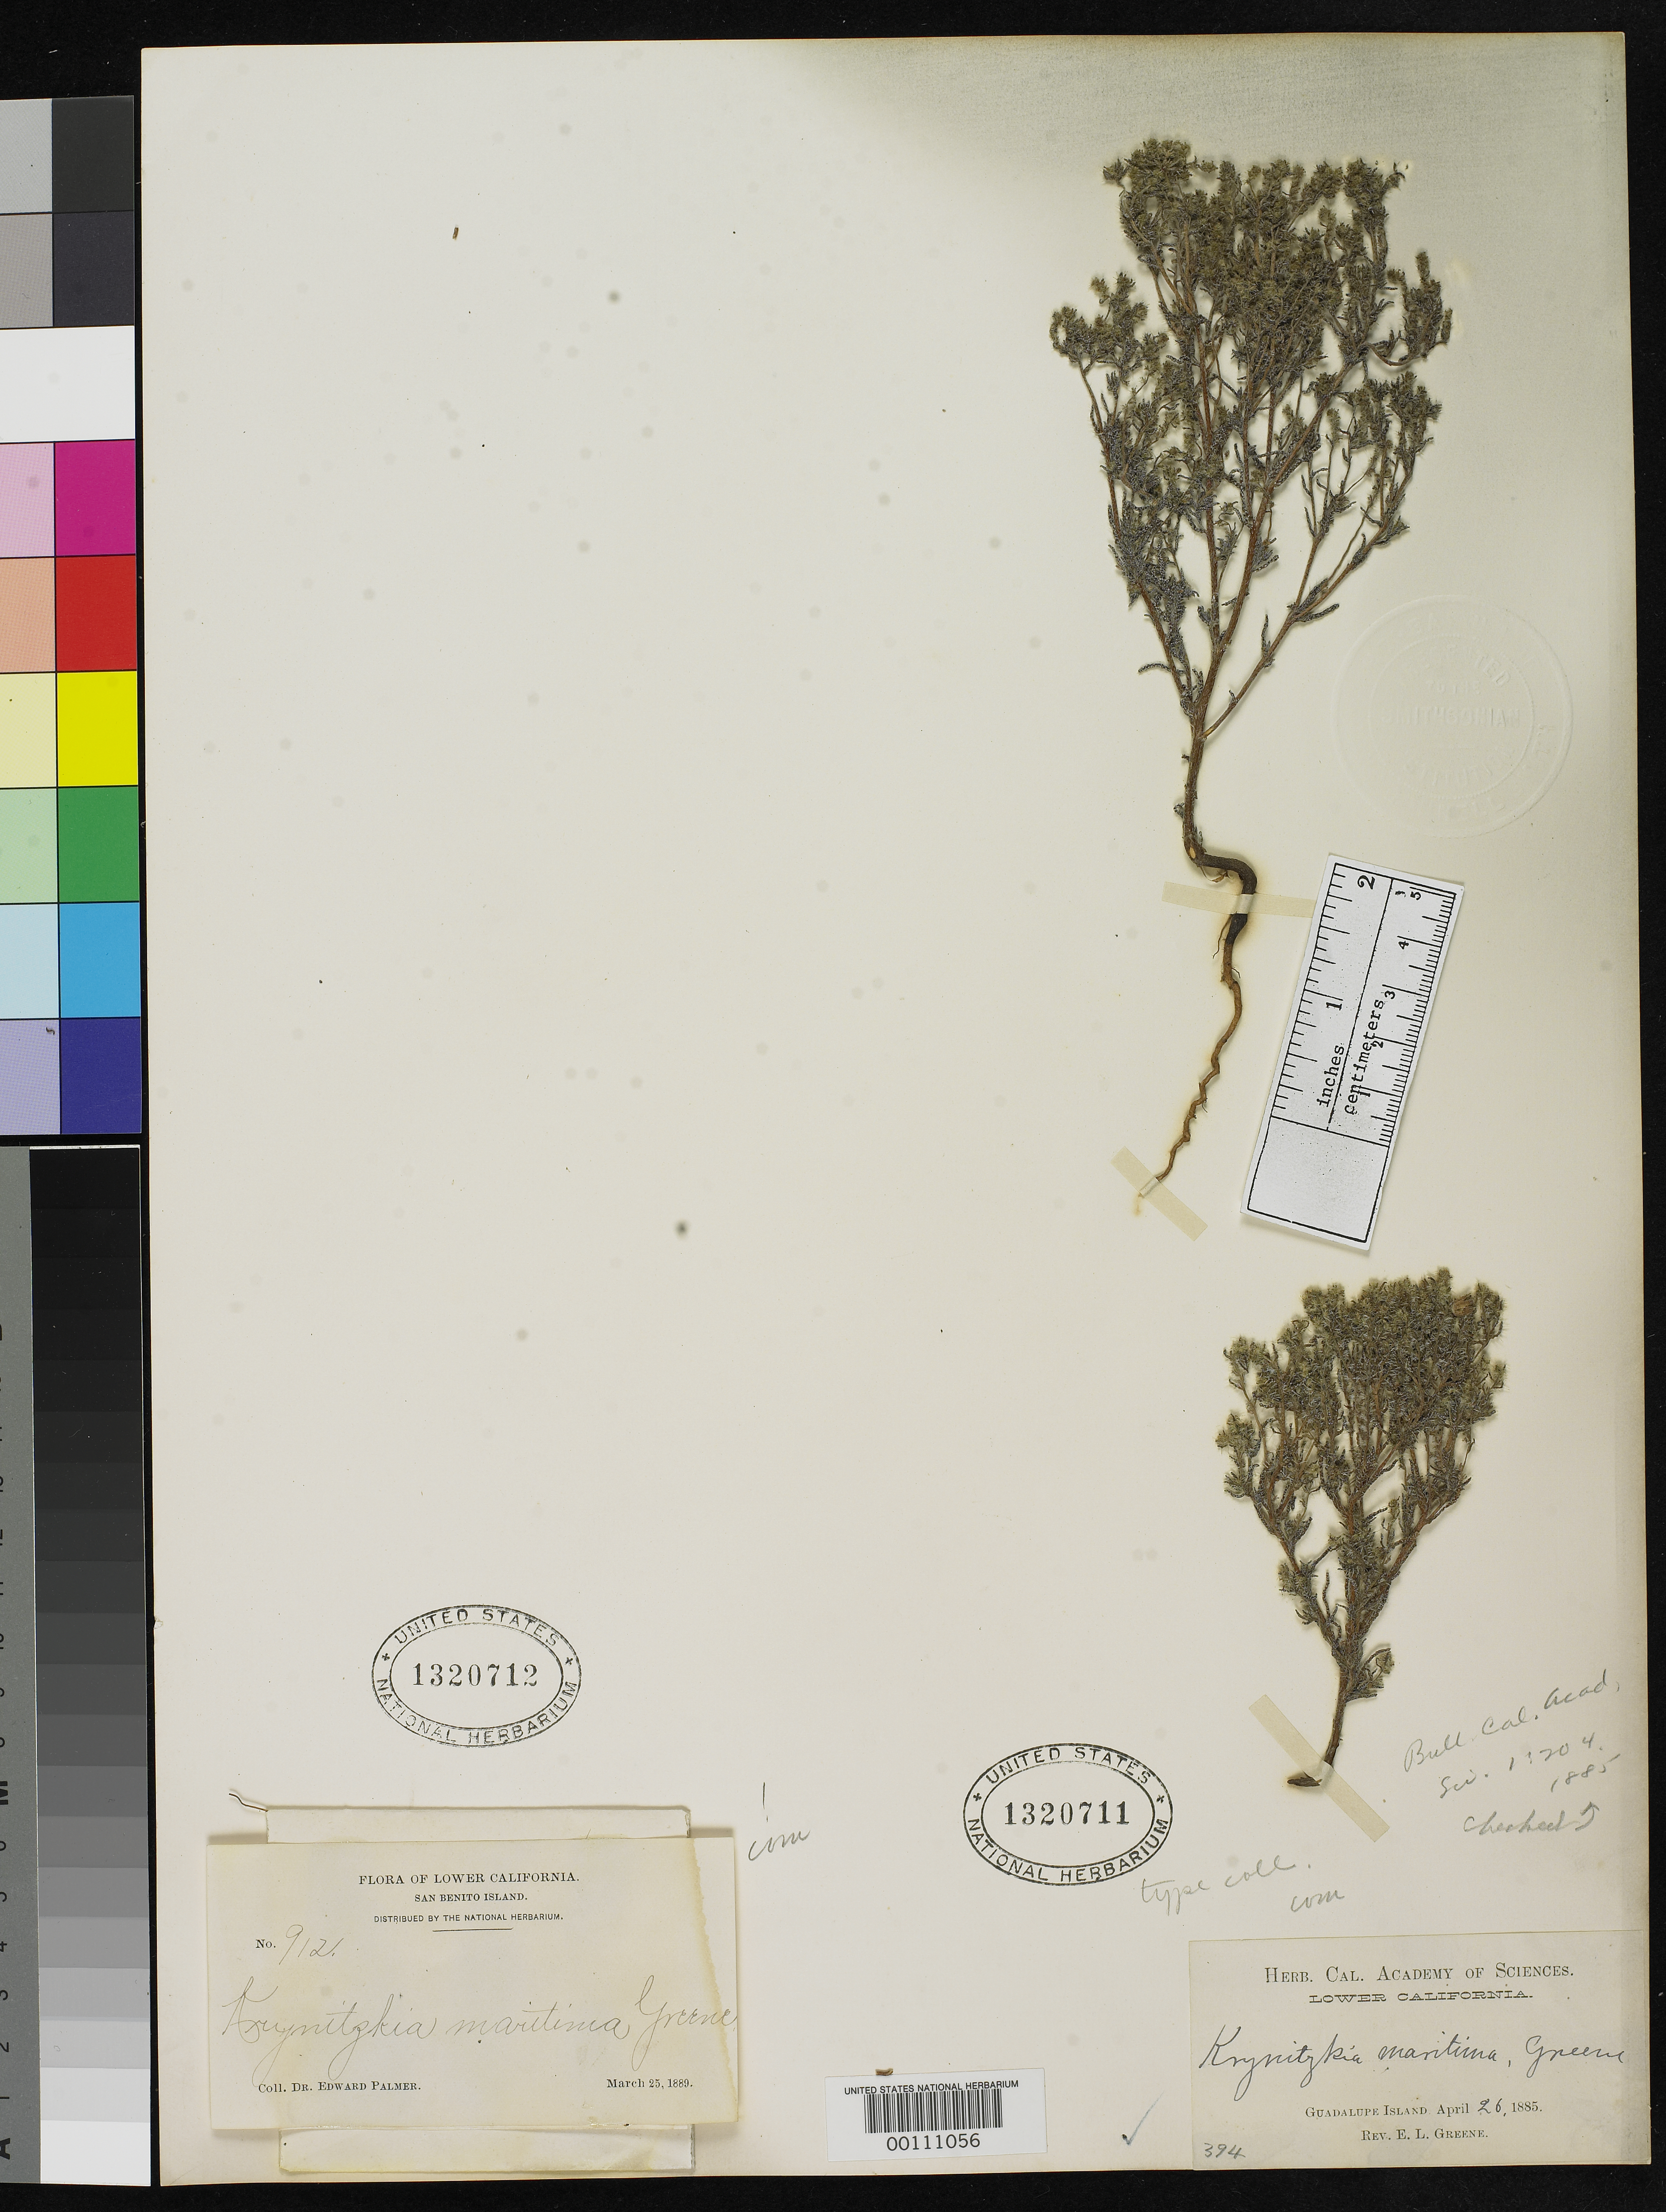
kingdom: Plantae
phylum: Tracheophyta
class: Magnoliopsida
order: Boraginales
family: Boraginaceae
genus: Krynitzkia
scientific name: Krynitzkia maritima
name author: Greene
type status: Isosyntype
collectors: E. L. Greene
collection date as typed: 26 Apr 1885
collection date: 1885-04-26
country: Mexico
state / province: Baja California Norte / Baja California Sur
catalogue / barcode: US 1320711